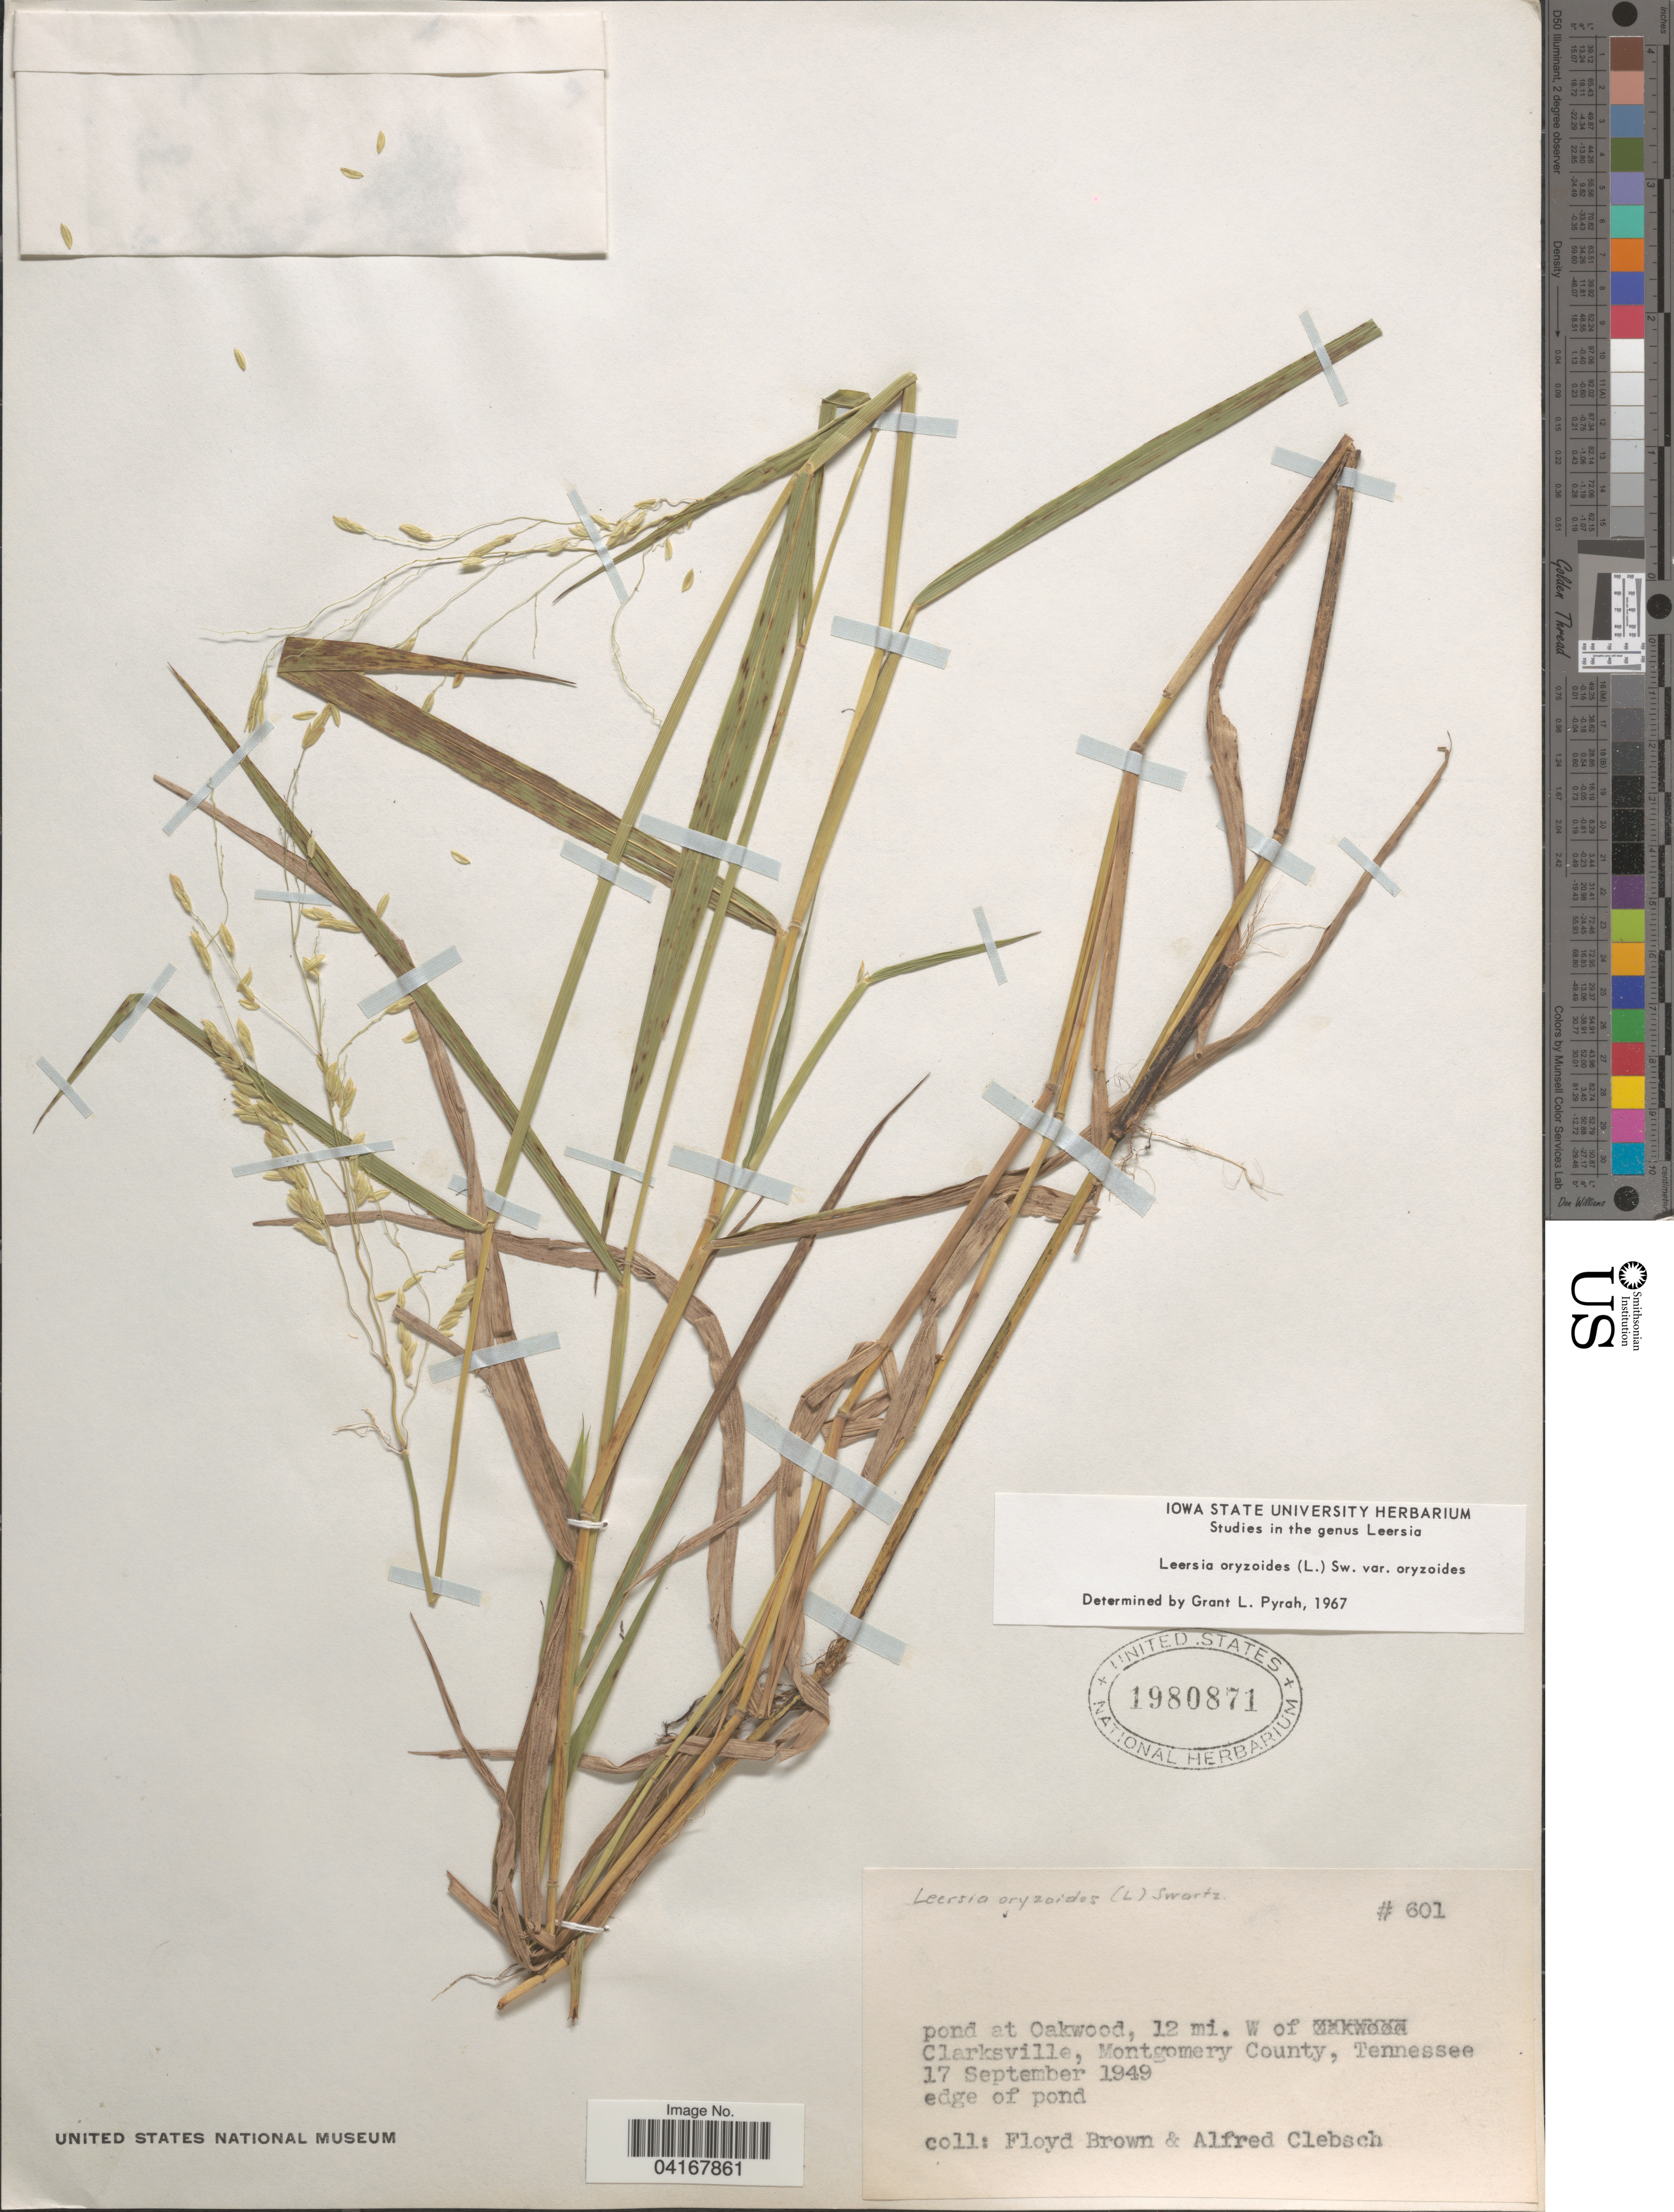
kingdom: Plantae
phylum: Tracheophyta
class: Liliopsida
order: Poales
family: Poaceae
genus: Leersia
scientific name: Leersia oryzoides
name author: (L.) Sw.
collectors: F. Brown & A. Clebsch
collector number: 601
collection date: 1949-09-17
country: United States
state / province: Tennessee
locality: Pond at Oakwood, 12 mi. W of Clarksville, Montgomery County.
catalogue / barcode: US 1980871